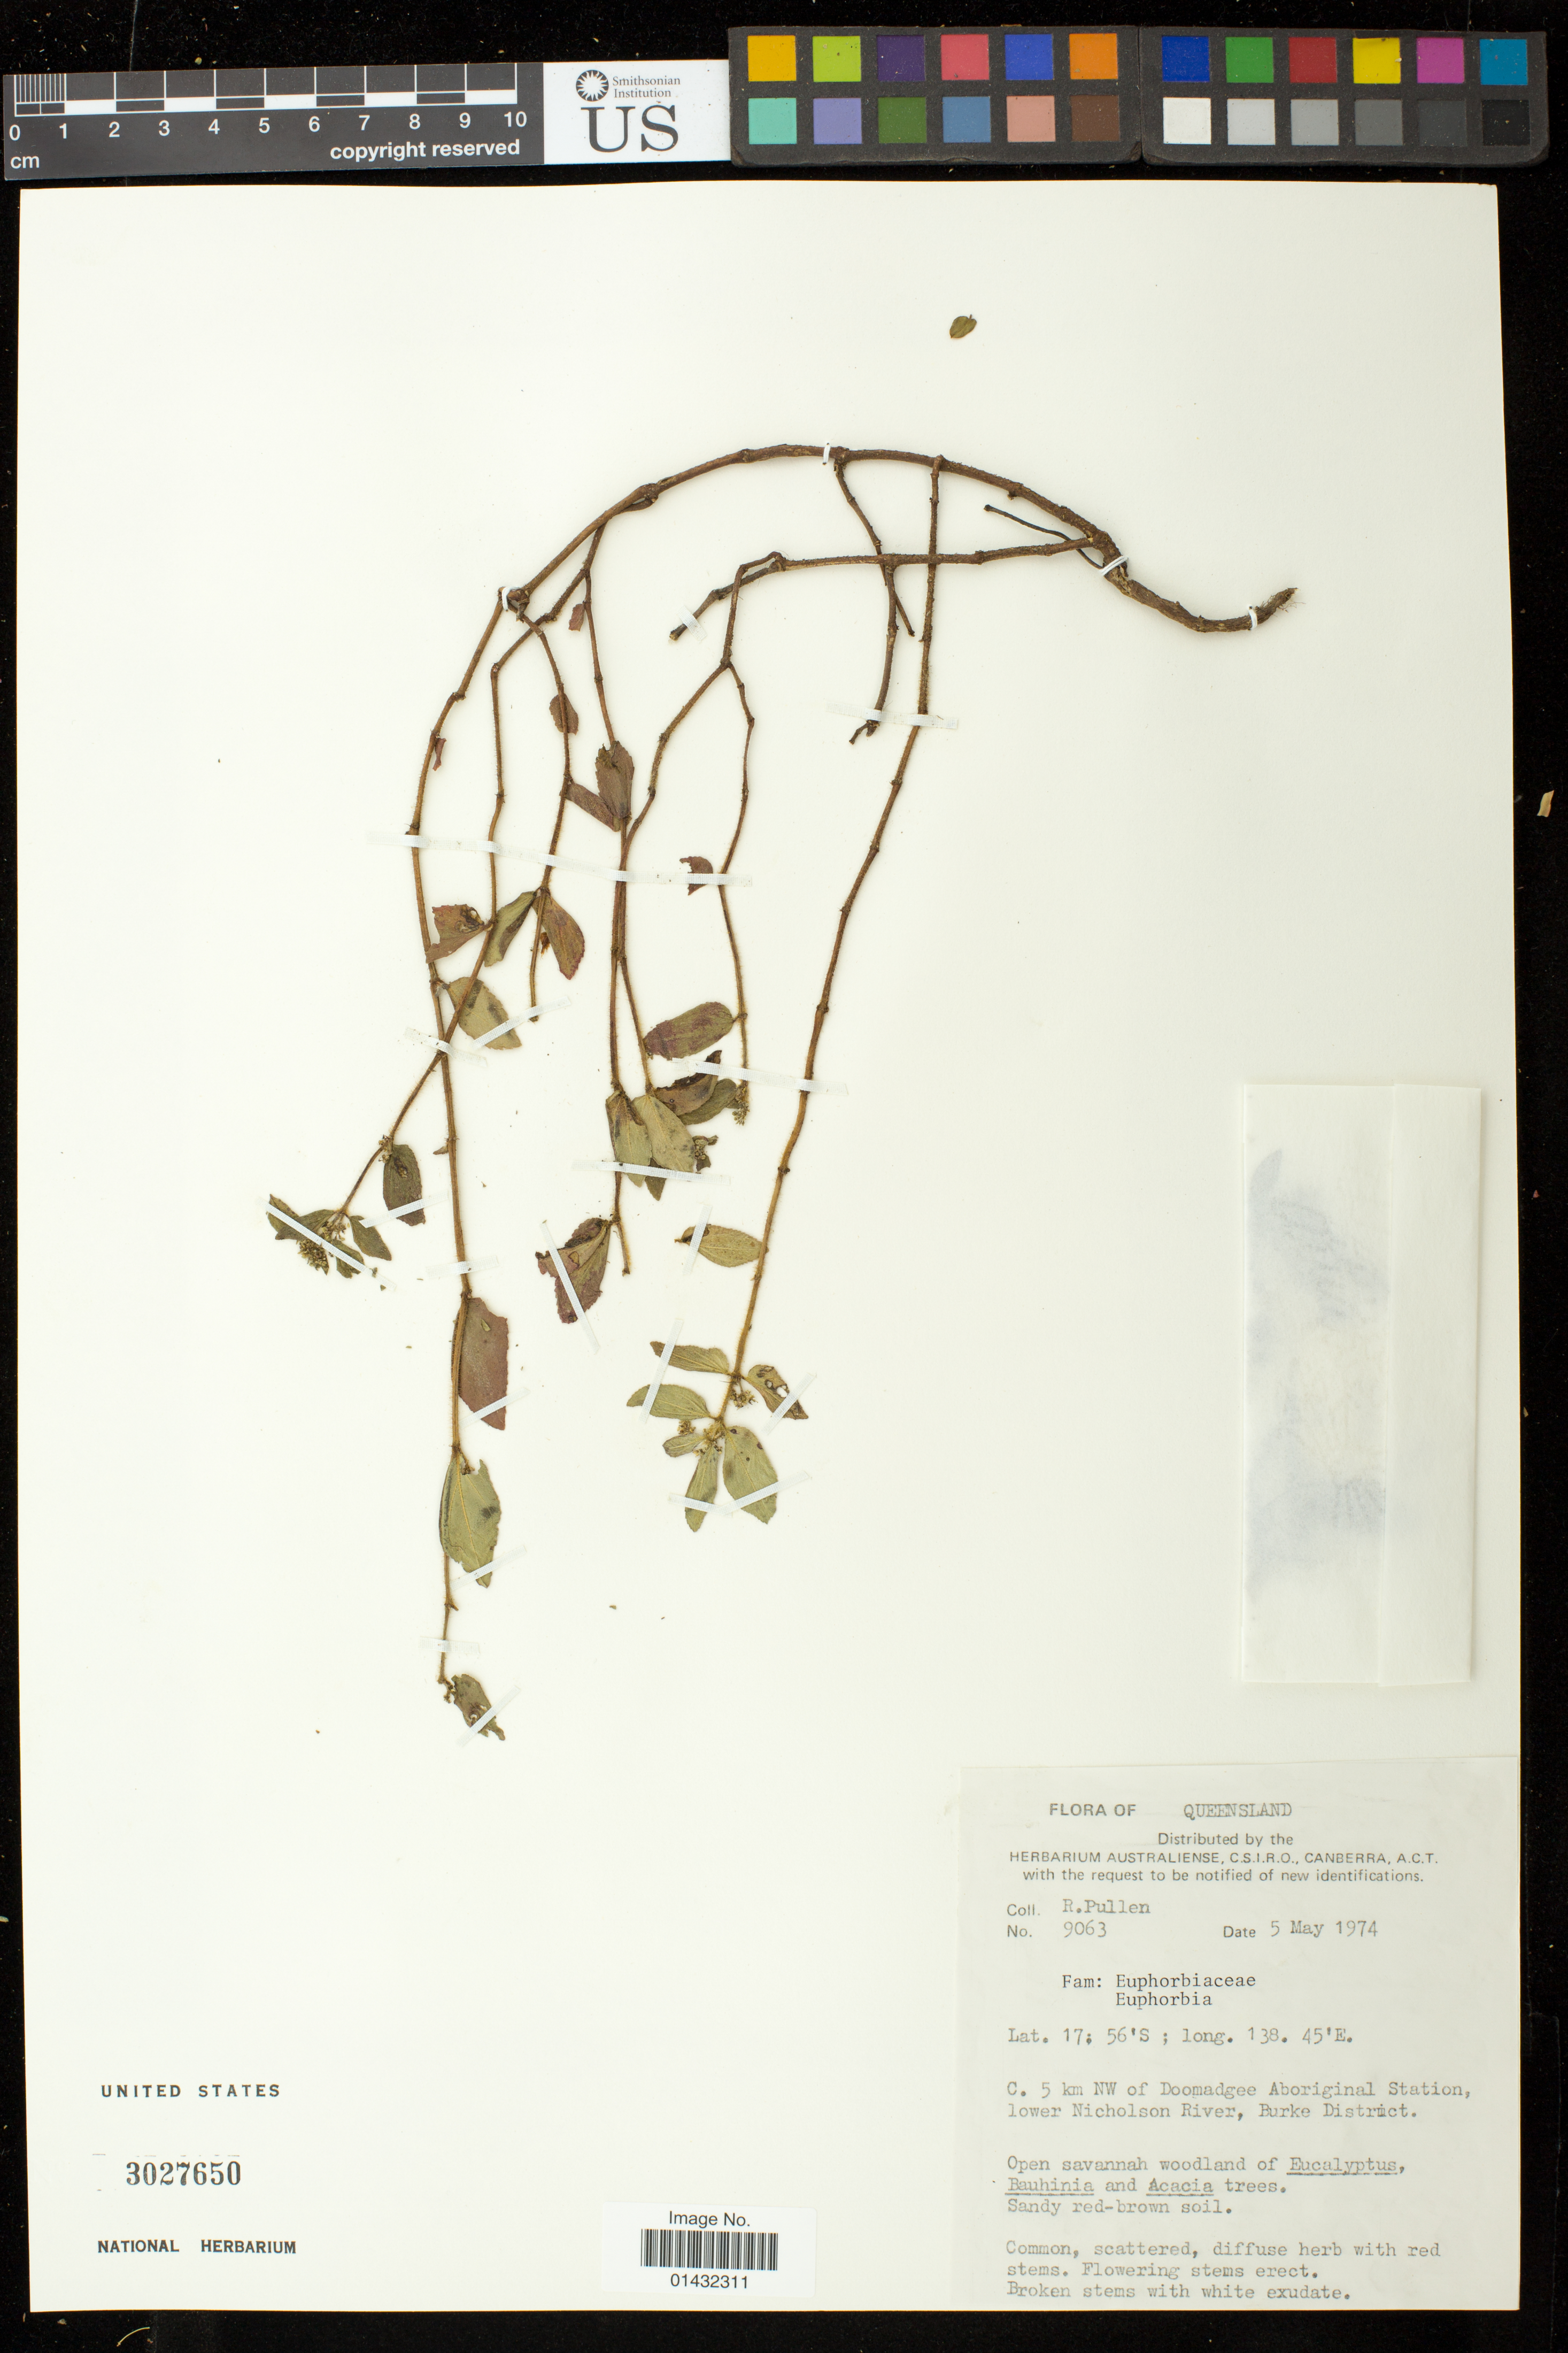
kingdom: Plantae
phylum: Tracheophyta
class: Magnoliopsida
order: Malpighiales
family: Euphorbiaceae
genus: Euphorbia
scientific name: Euphorbia sp.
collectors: R. Pullen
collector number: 9063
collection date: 1974-05-05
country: Australia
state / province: Queensland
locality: C. 5 km NW of Doomadgee Aboriginal Station, lower Nicholson River, Burke District.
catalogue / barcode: US 3027650